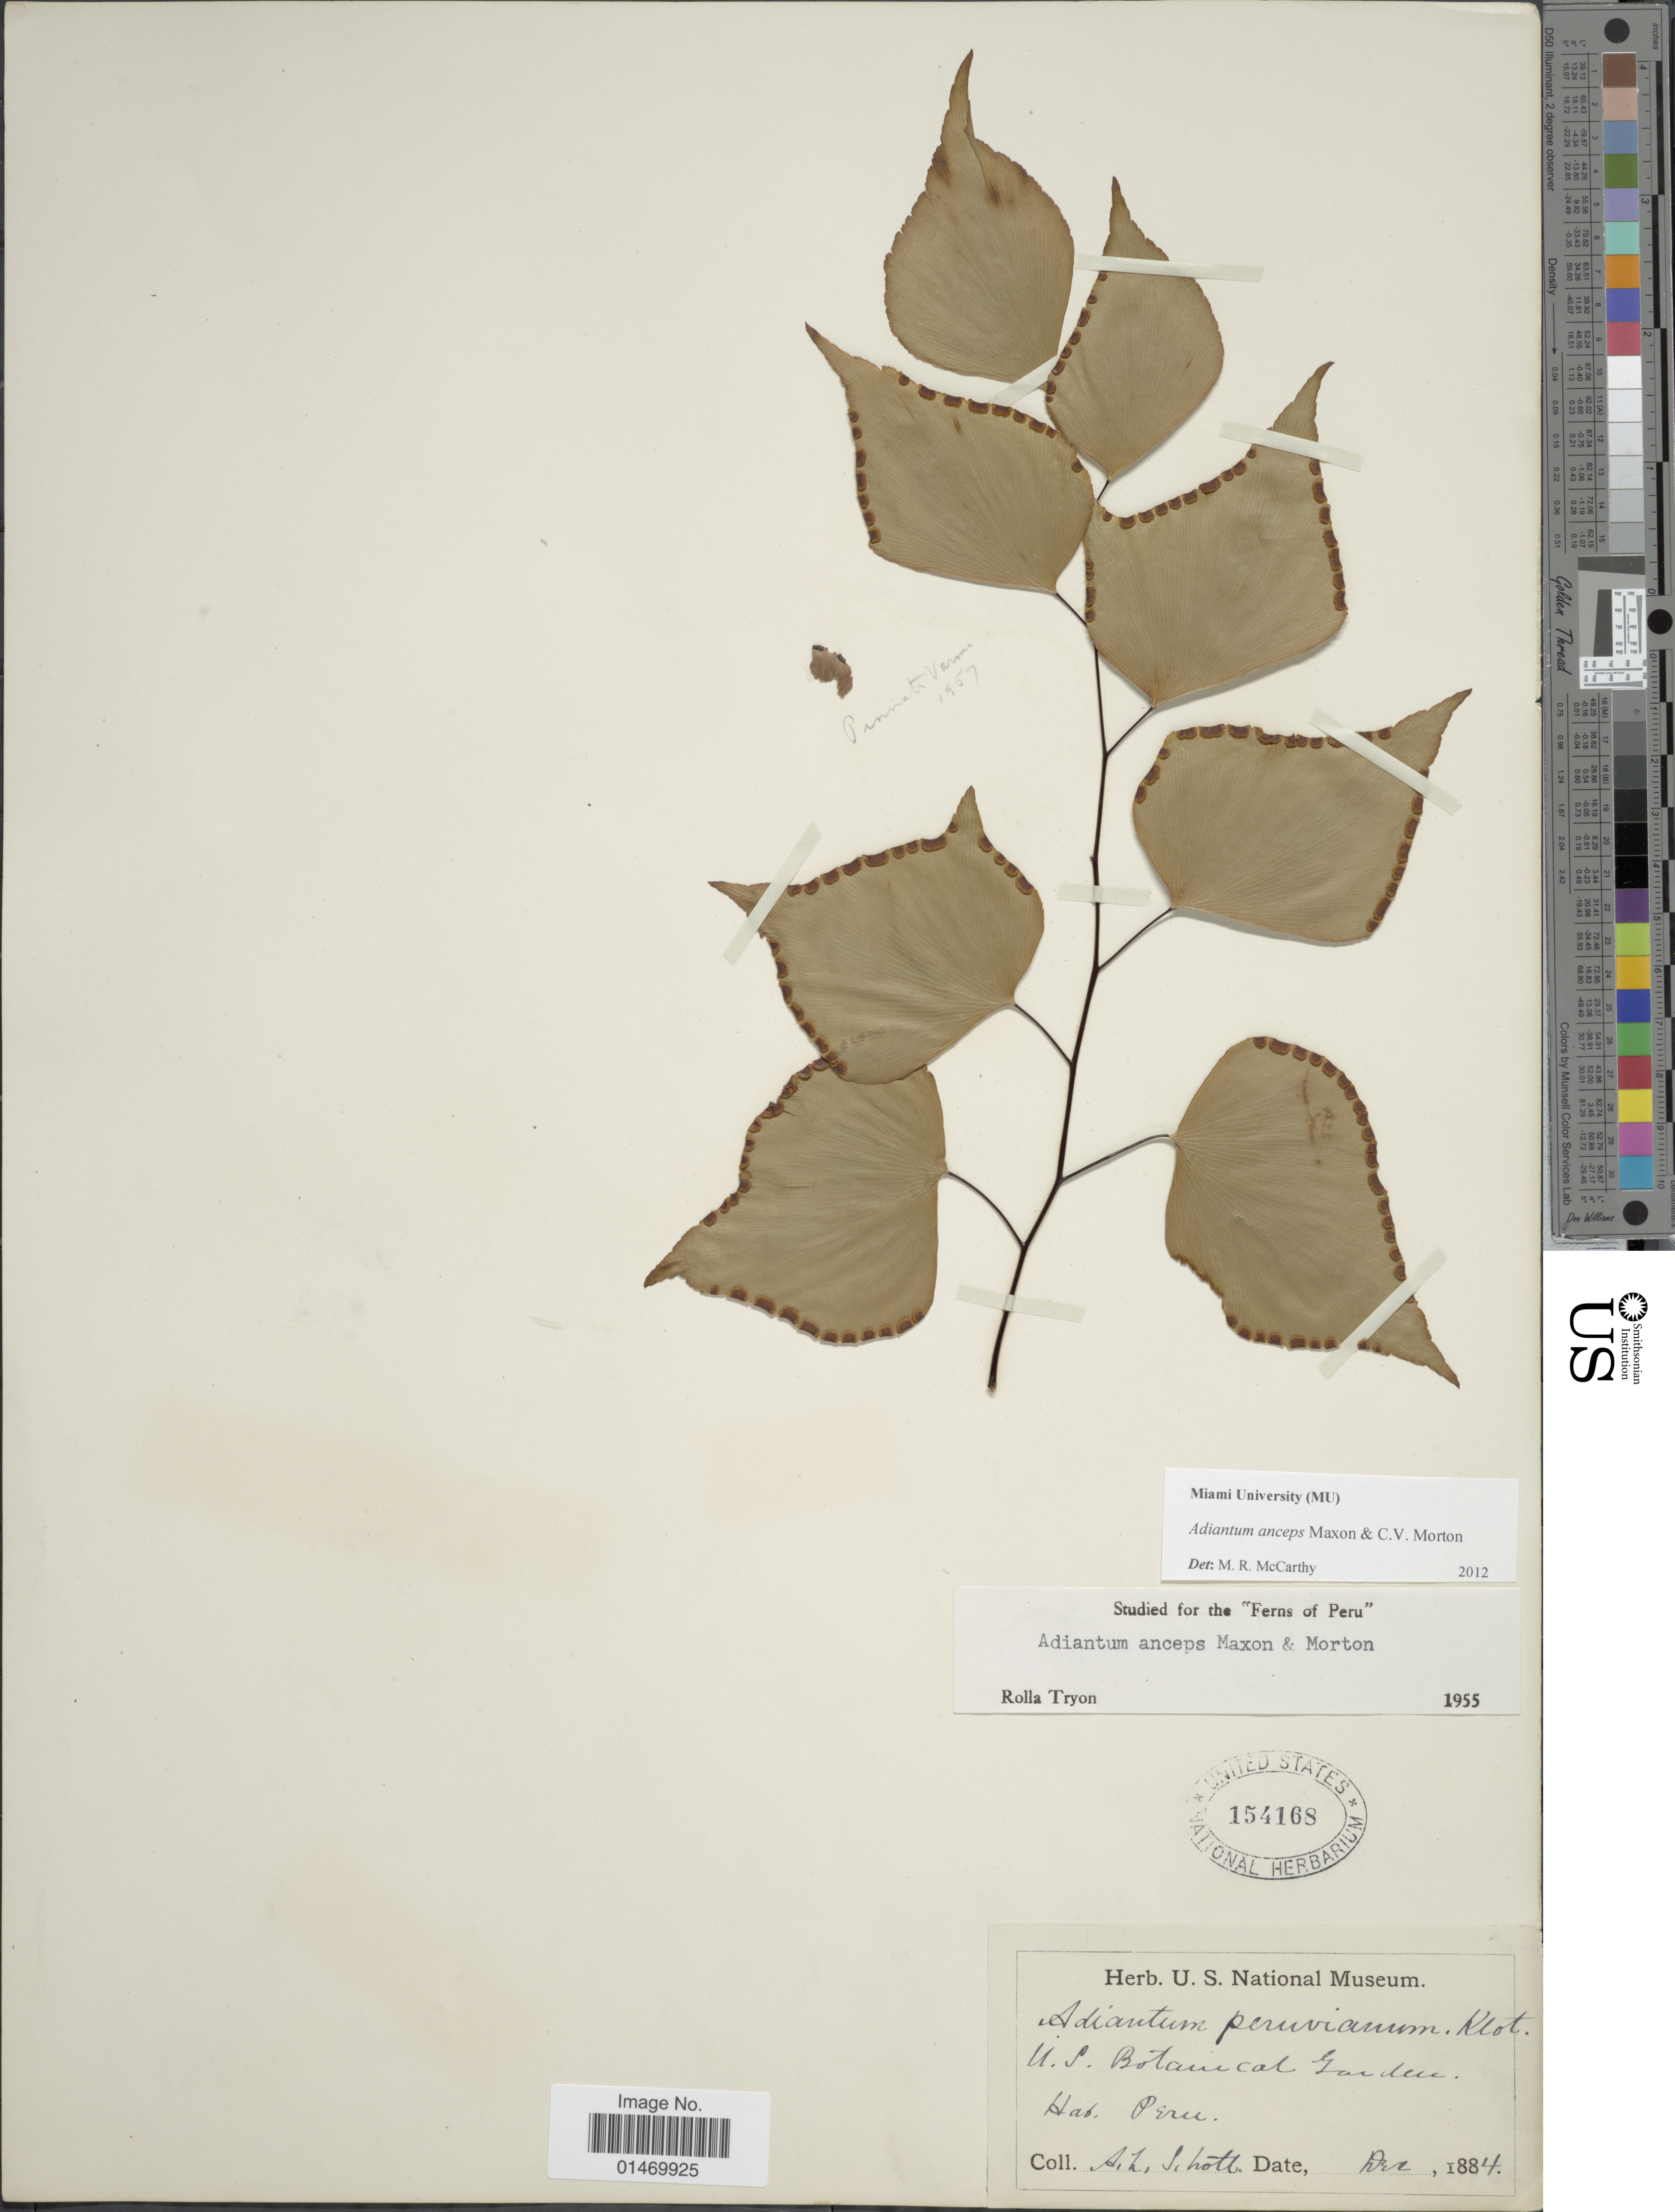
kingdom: Plantae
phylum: Tracheophyta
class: Polypodiopsida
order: Polypodiales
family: Pteridaceae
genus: Adiantum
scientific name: Adiantum anceps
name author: Maxon & C.V. Morton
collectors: A. L. Schott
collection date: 1884-12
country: Peru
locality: U.S. Botanical Garden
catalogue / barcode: US 154168